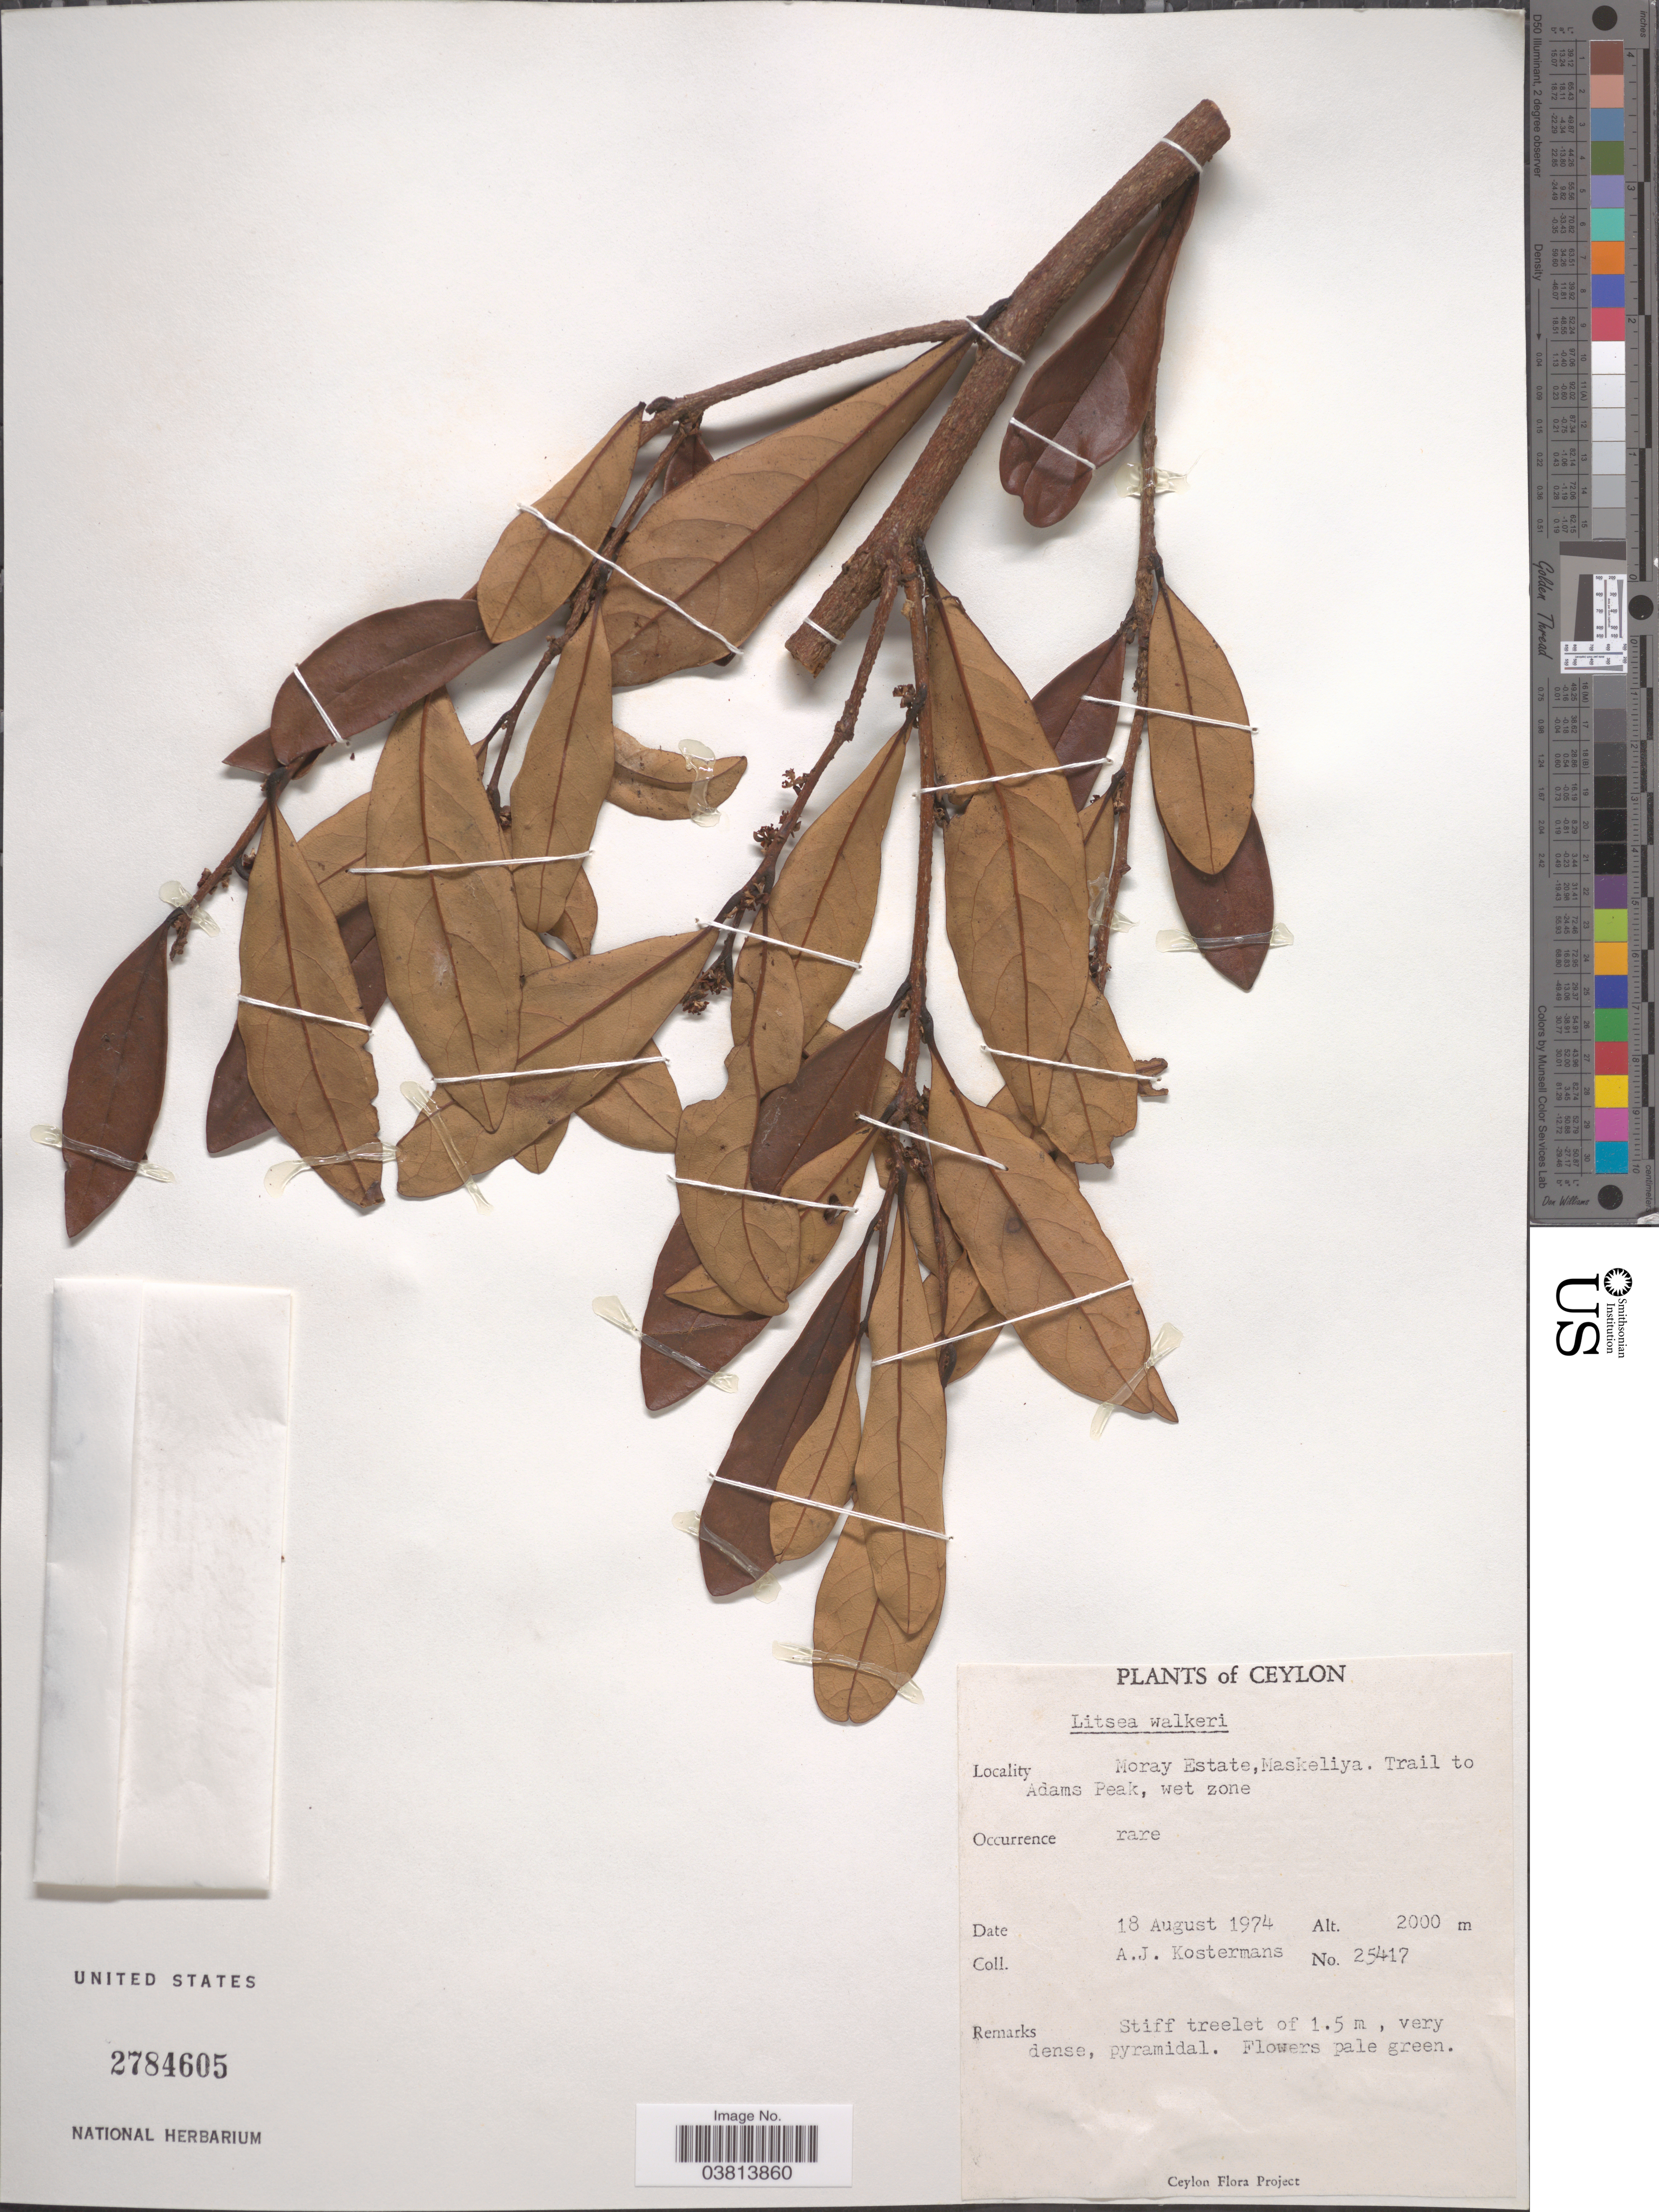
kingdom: Plantae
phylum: Tracheophyta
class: Magnoliopsida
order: Laurales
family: Lauraceae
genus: Litsea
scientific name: Litsea walkeri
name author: (Meisn.) Trimen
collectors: A. J. G. Kostermans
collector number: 25417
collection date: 1974-08-18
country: Sri Lanka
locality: Ceylon. Moray Estate, Maskeliya, Trail to Adams Peak.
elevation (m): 2000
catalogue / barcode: US 2784605